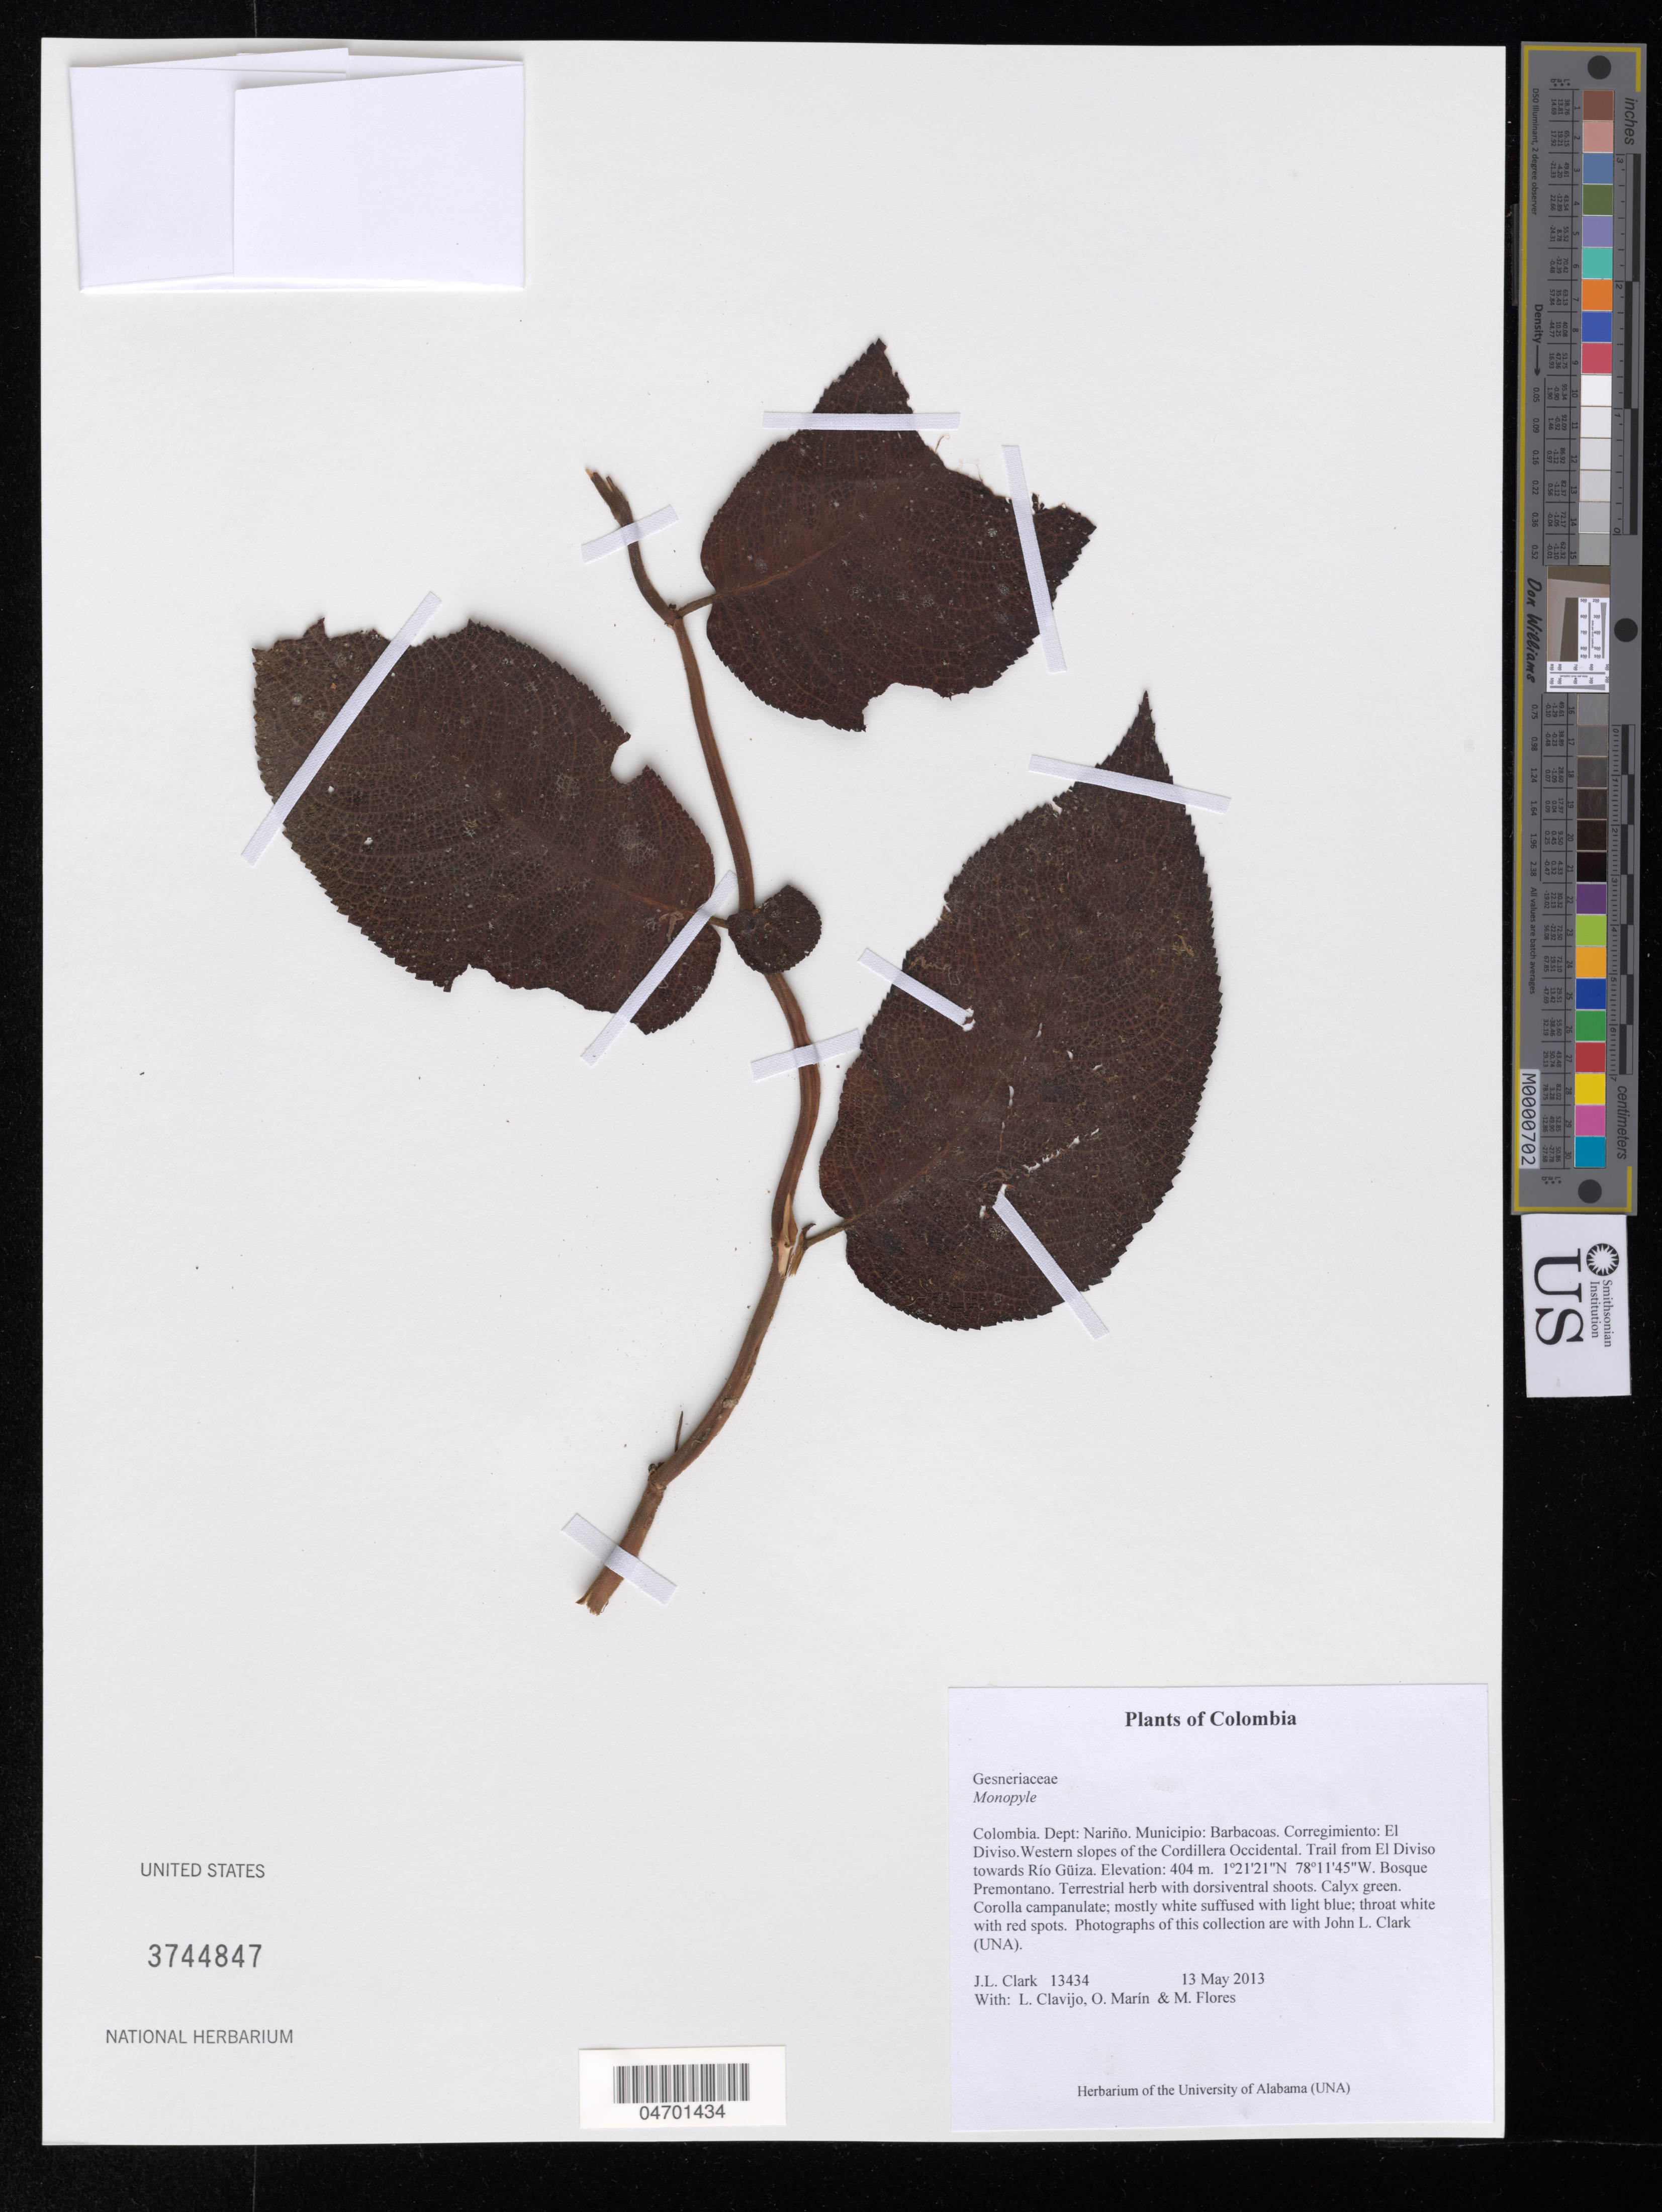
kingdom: Plantae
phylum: Tracheophyta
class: Magnoliopsida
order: Lamiales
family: Gesneriaceae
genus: Monopyle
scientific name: Monopyle sp.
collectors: J. L. Clark, L. Clavijo, J. Howieson & M. Flores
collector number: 13434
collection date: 2013-05-13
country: Colombia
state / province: Nariño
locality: Dept: Nariño. Municipio: Barbacoas. Corregimiento: El Diviso. Western slopes of the Cordillera Occidental. Trail from El Diviso towards Río Güiza.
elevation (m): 404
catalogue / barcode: US 3744847